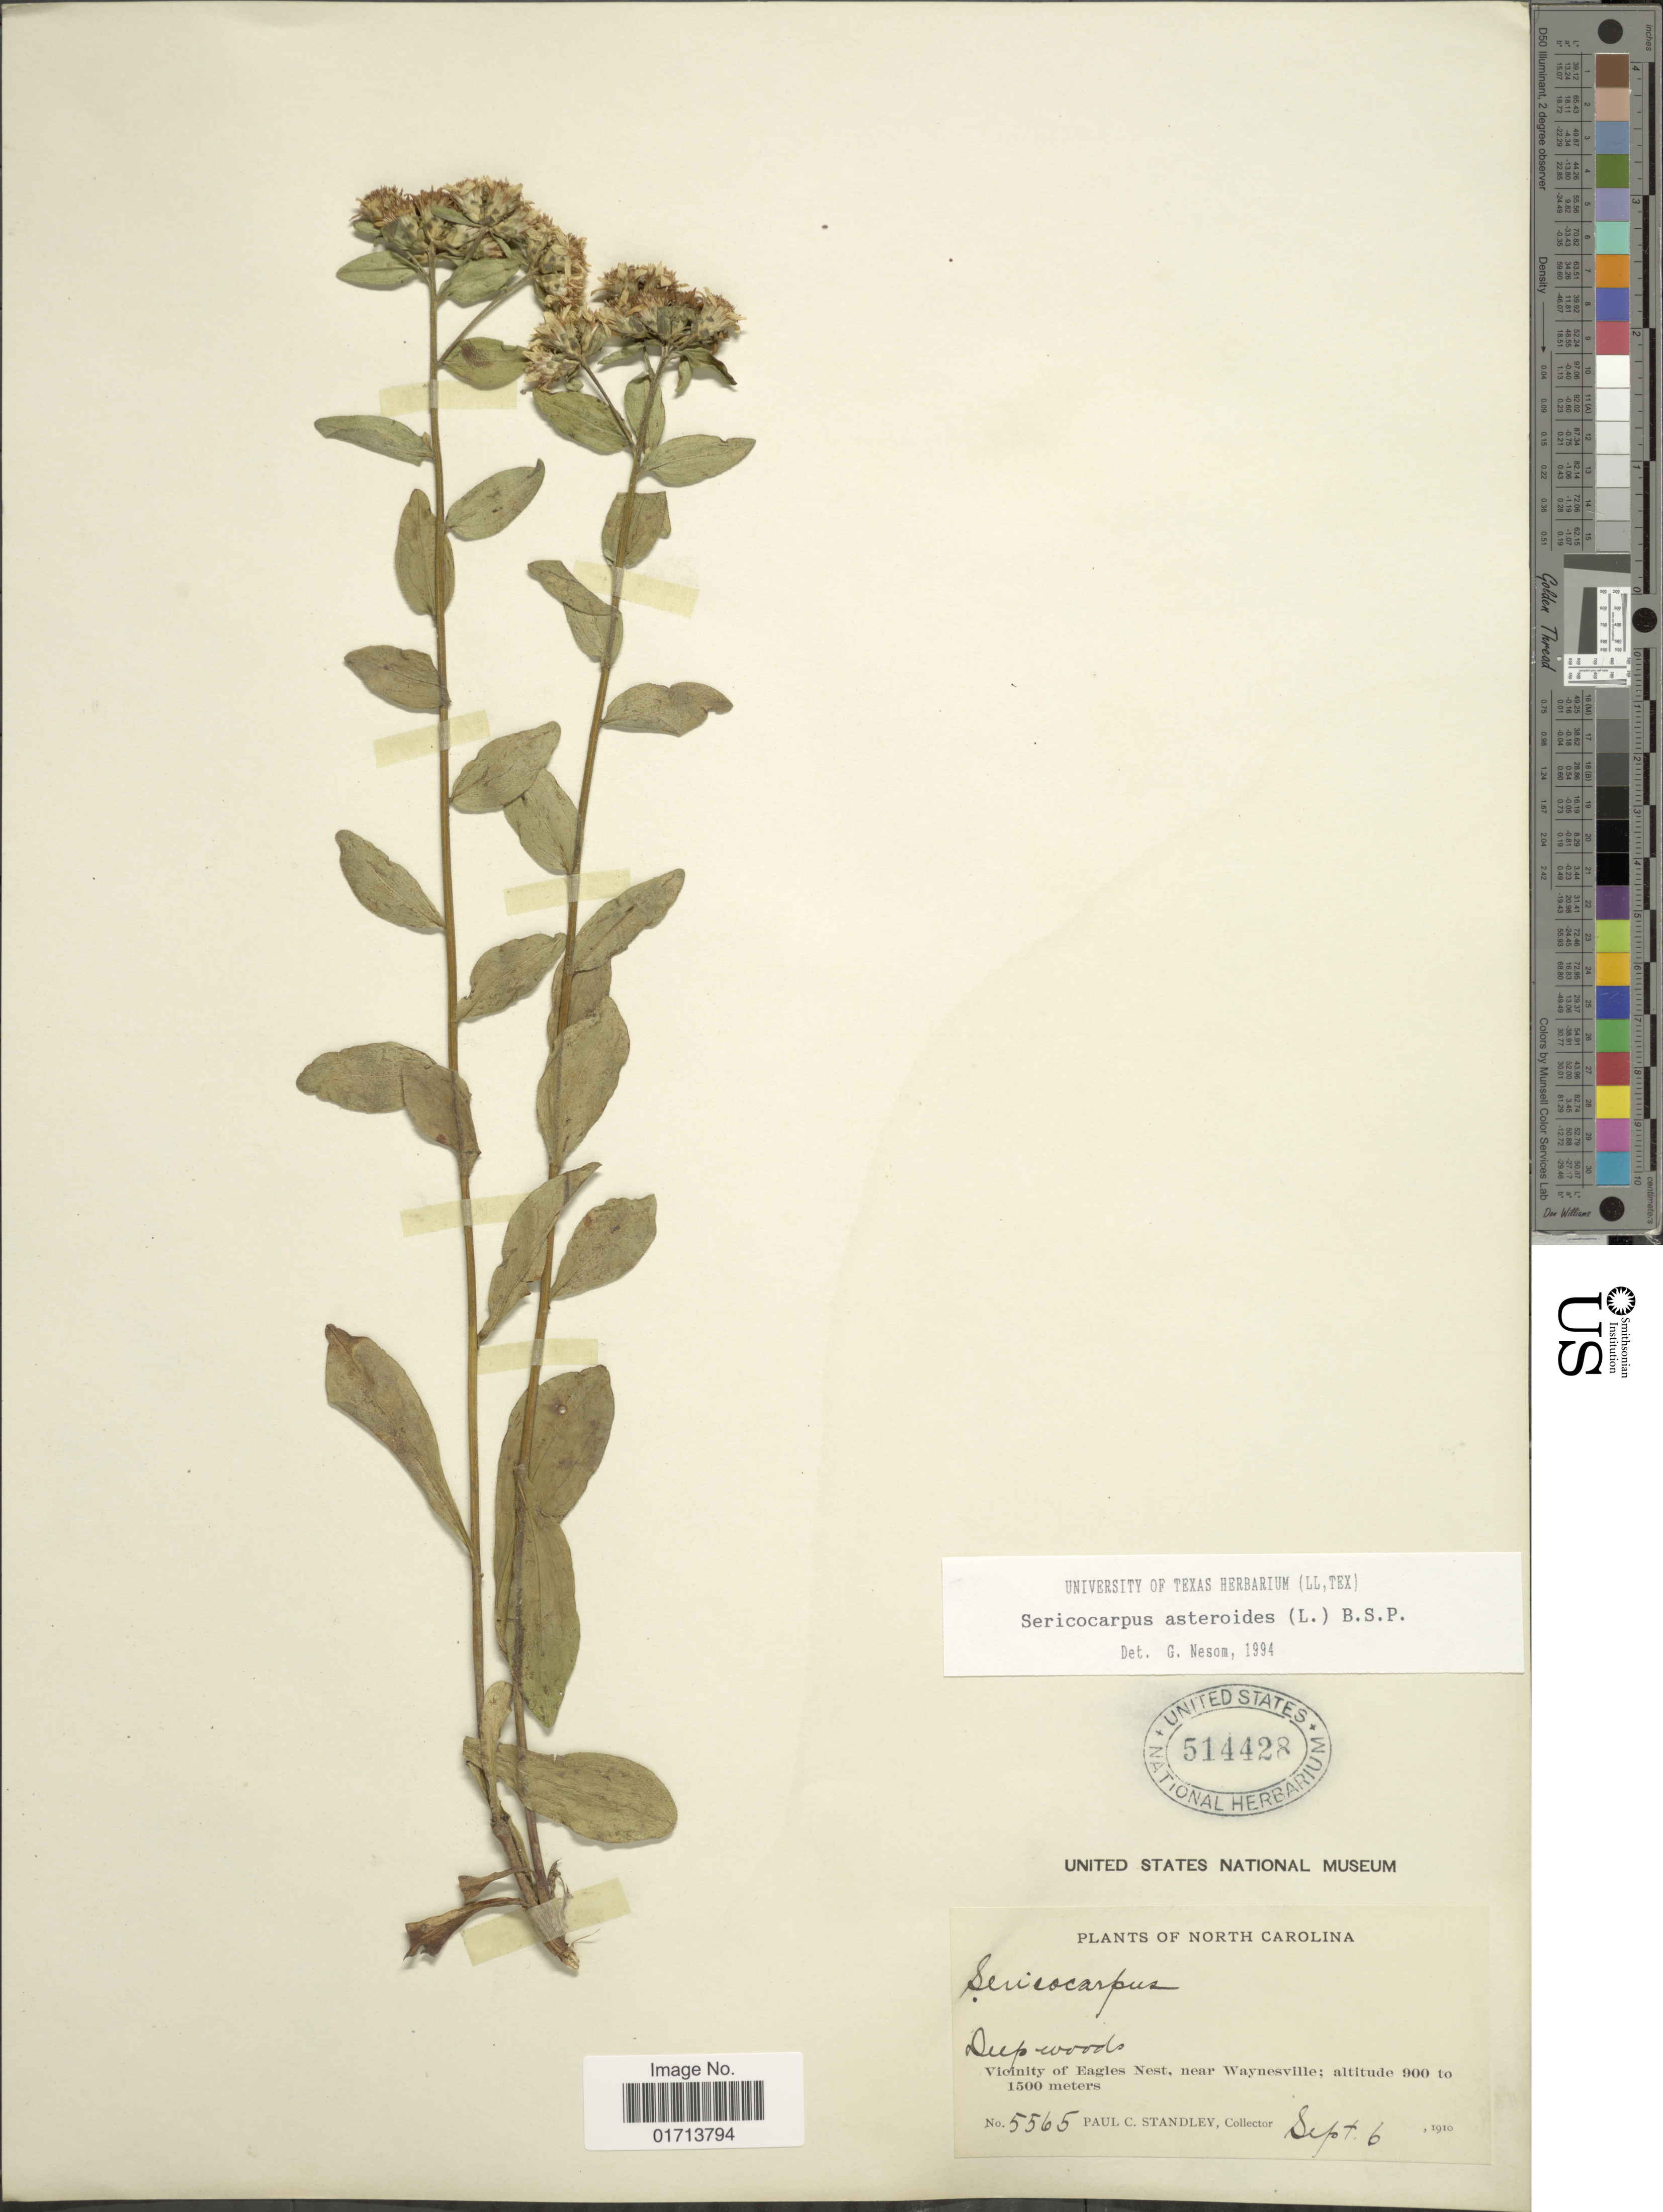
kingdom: Plantae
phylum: Tracheophyta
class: Magnoliopsida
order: Asterales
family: Asteraceae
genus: Sericocarpus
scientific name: Sericocarpus asteroides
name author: (L.) Britton, Stearns & Poggenb.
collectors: P. C. Standley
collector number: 5565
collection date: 1910-09-06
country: United States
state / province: North Carolina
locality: Vicinity of Eagles Nest, near Waynesville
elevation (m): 900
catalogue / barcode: US 514428